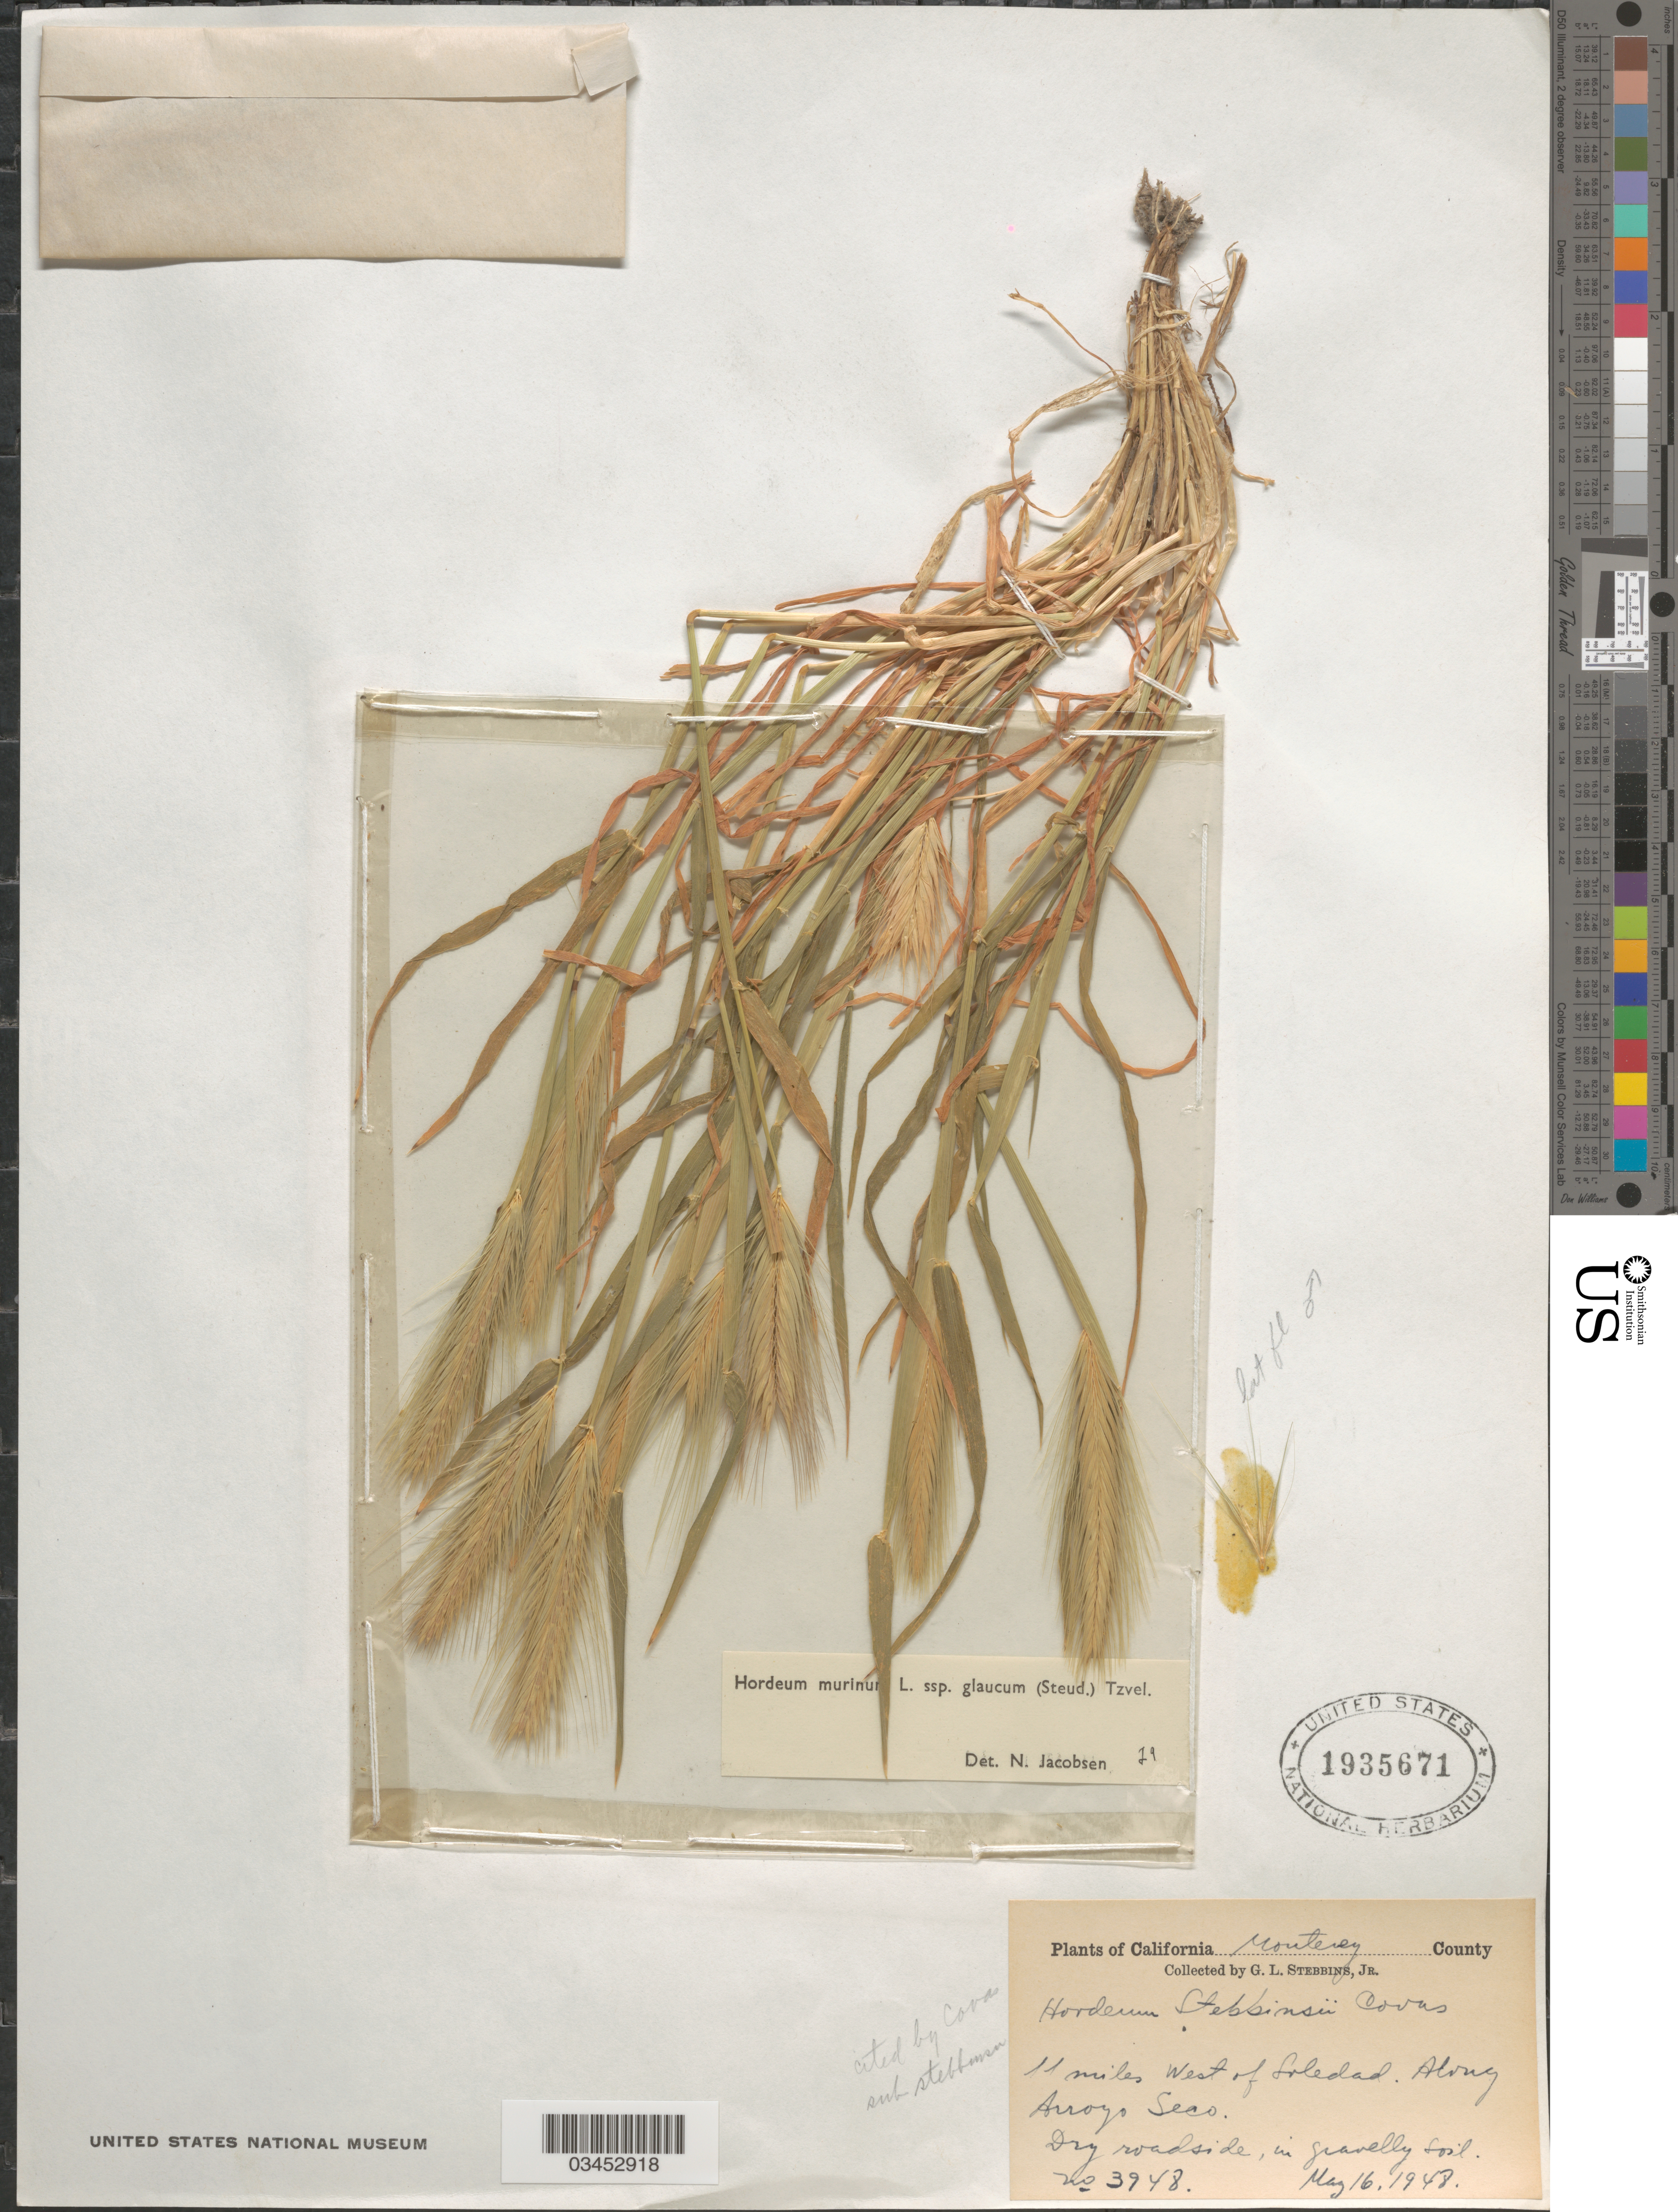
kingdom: Plantae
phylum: Tracheophyta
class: Liliopsida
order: Poales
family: Poaceae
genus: Hordeum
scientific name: Hordeum murinum subsp. glaucum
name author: (Steud.) Tzvelev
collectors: G. L. Stebbins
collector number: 3948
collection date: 1948-05-16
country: United States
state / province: California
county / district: Monterey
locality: Monterey County. 11 miles west of Soledad. Along Anoyo Seco.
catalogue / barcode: US 1935671